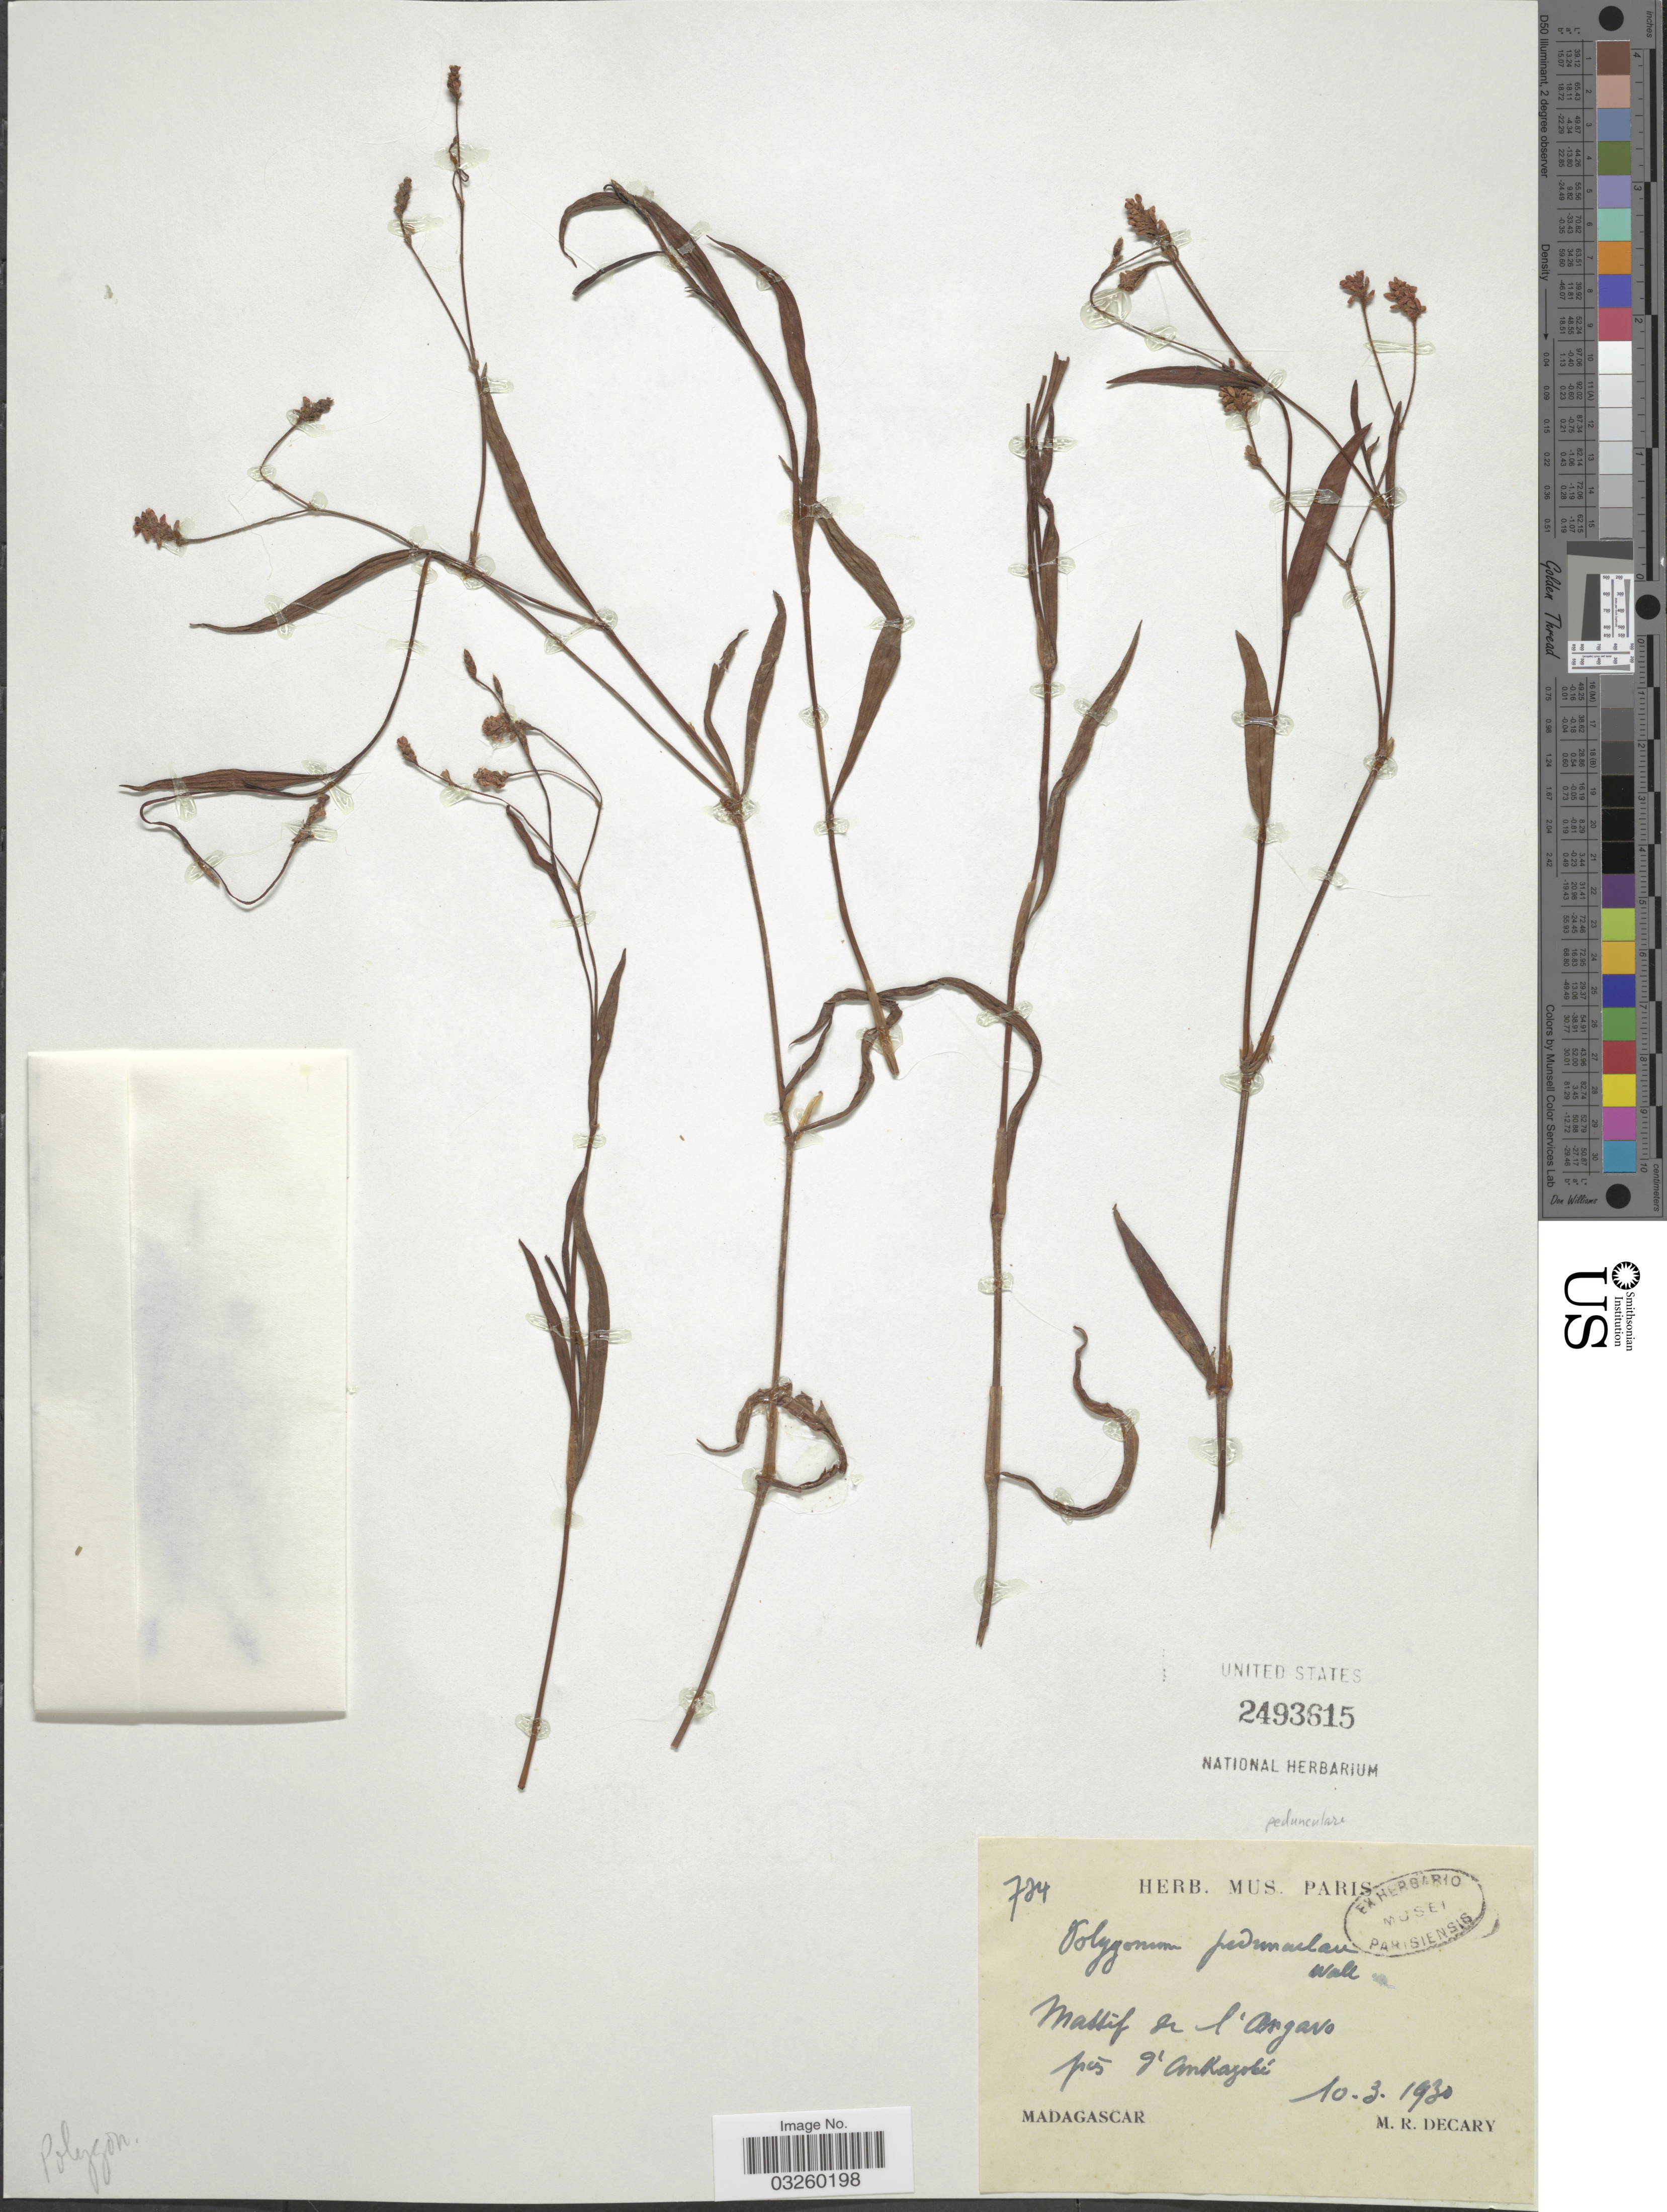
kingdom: Plantae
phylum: Tracheophyta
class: Magnoliopsida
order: Caryophyllales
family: Polygonaceae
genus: Polygonum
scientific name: Polygonum pedunculare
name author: Wall. ex Meisn.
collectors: R. Decary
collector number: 724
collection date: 1930-03-10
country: Madagascar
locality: Massif ge l'Angavo prés d'Ankazobé.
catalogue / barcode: US 2493615